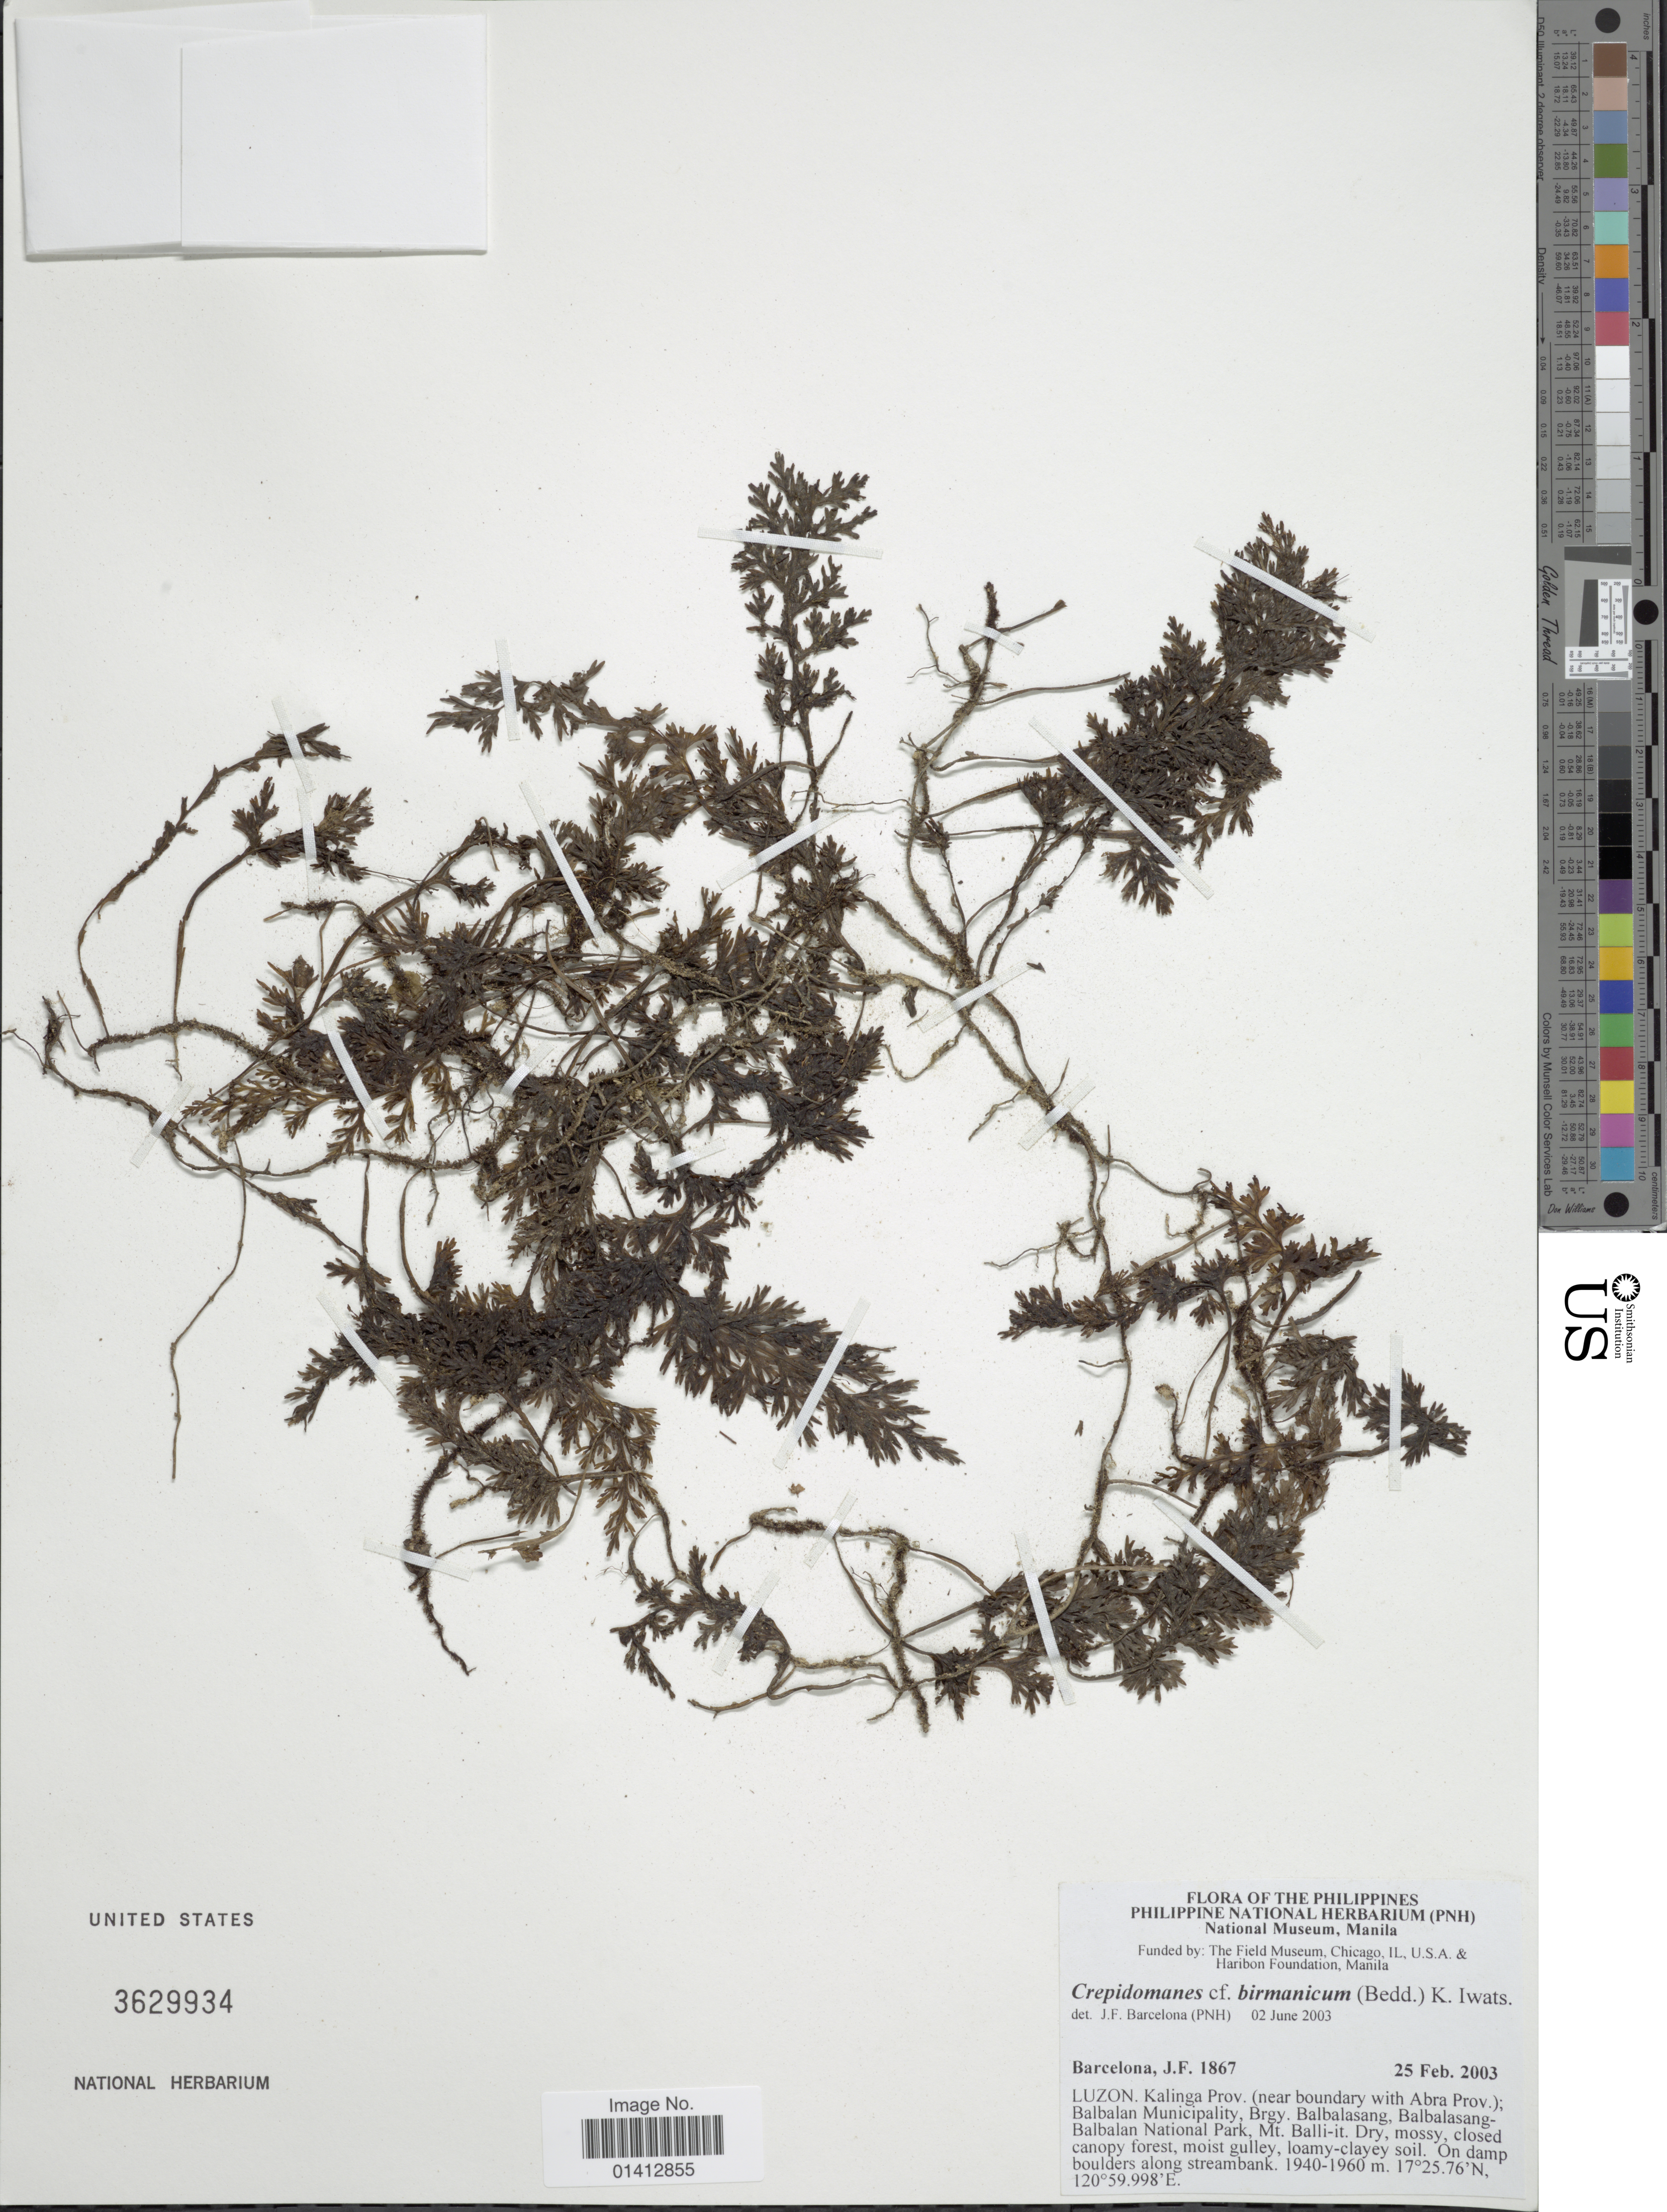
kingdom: Plantae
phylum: Tracheophyta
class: Polypodiopsida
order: Hymenophyllales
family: Hymenophyllaceae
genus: Crepidomanes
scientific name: Crepidomanes birmanicum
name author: (Bedd.) K. Iwats.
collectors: J. F. Barcelona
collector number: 1867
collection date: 2003-02-25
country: Philippines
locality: Luzon kalinga Prov. (near boundary with Abra Prov); balbalan Municipality, Brgy. Balbalasang, Balbalasan-Balabalan National Park, Mt Balli-it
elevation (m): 1940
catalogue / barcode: US 3629934